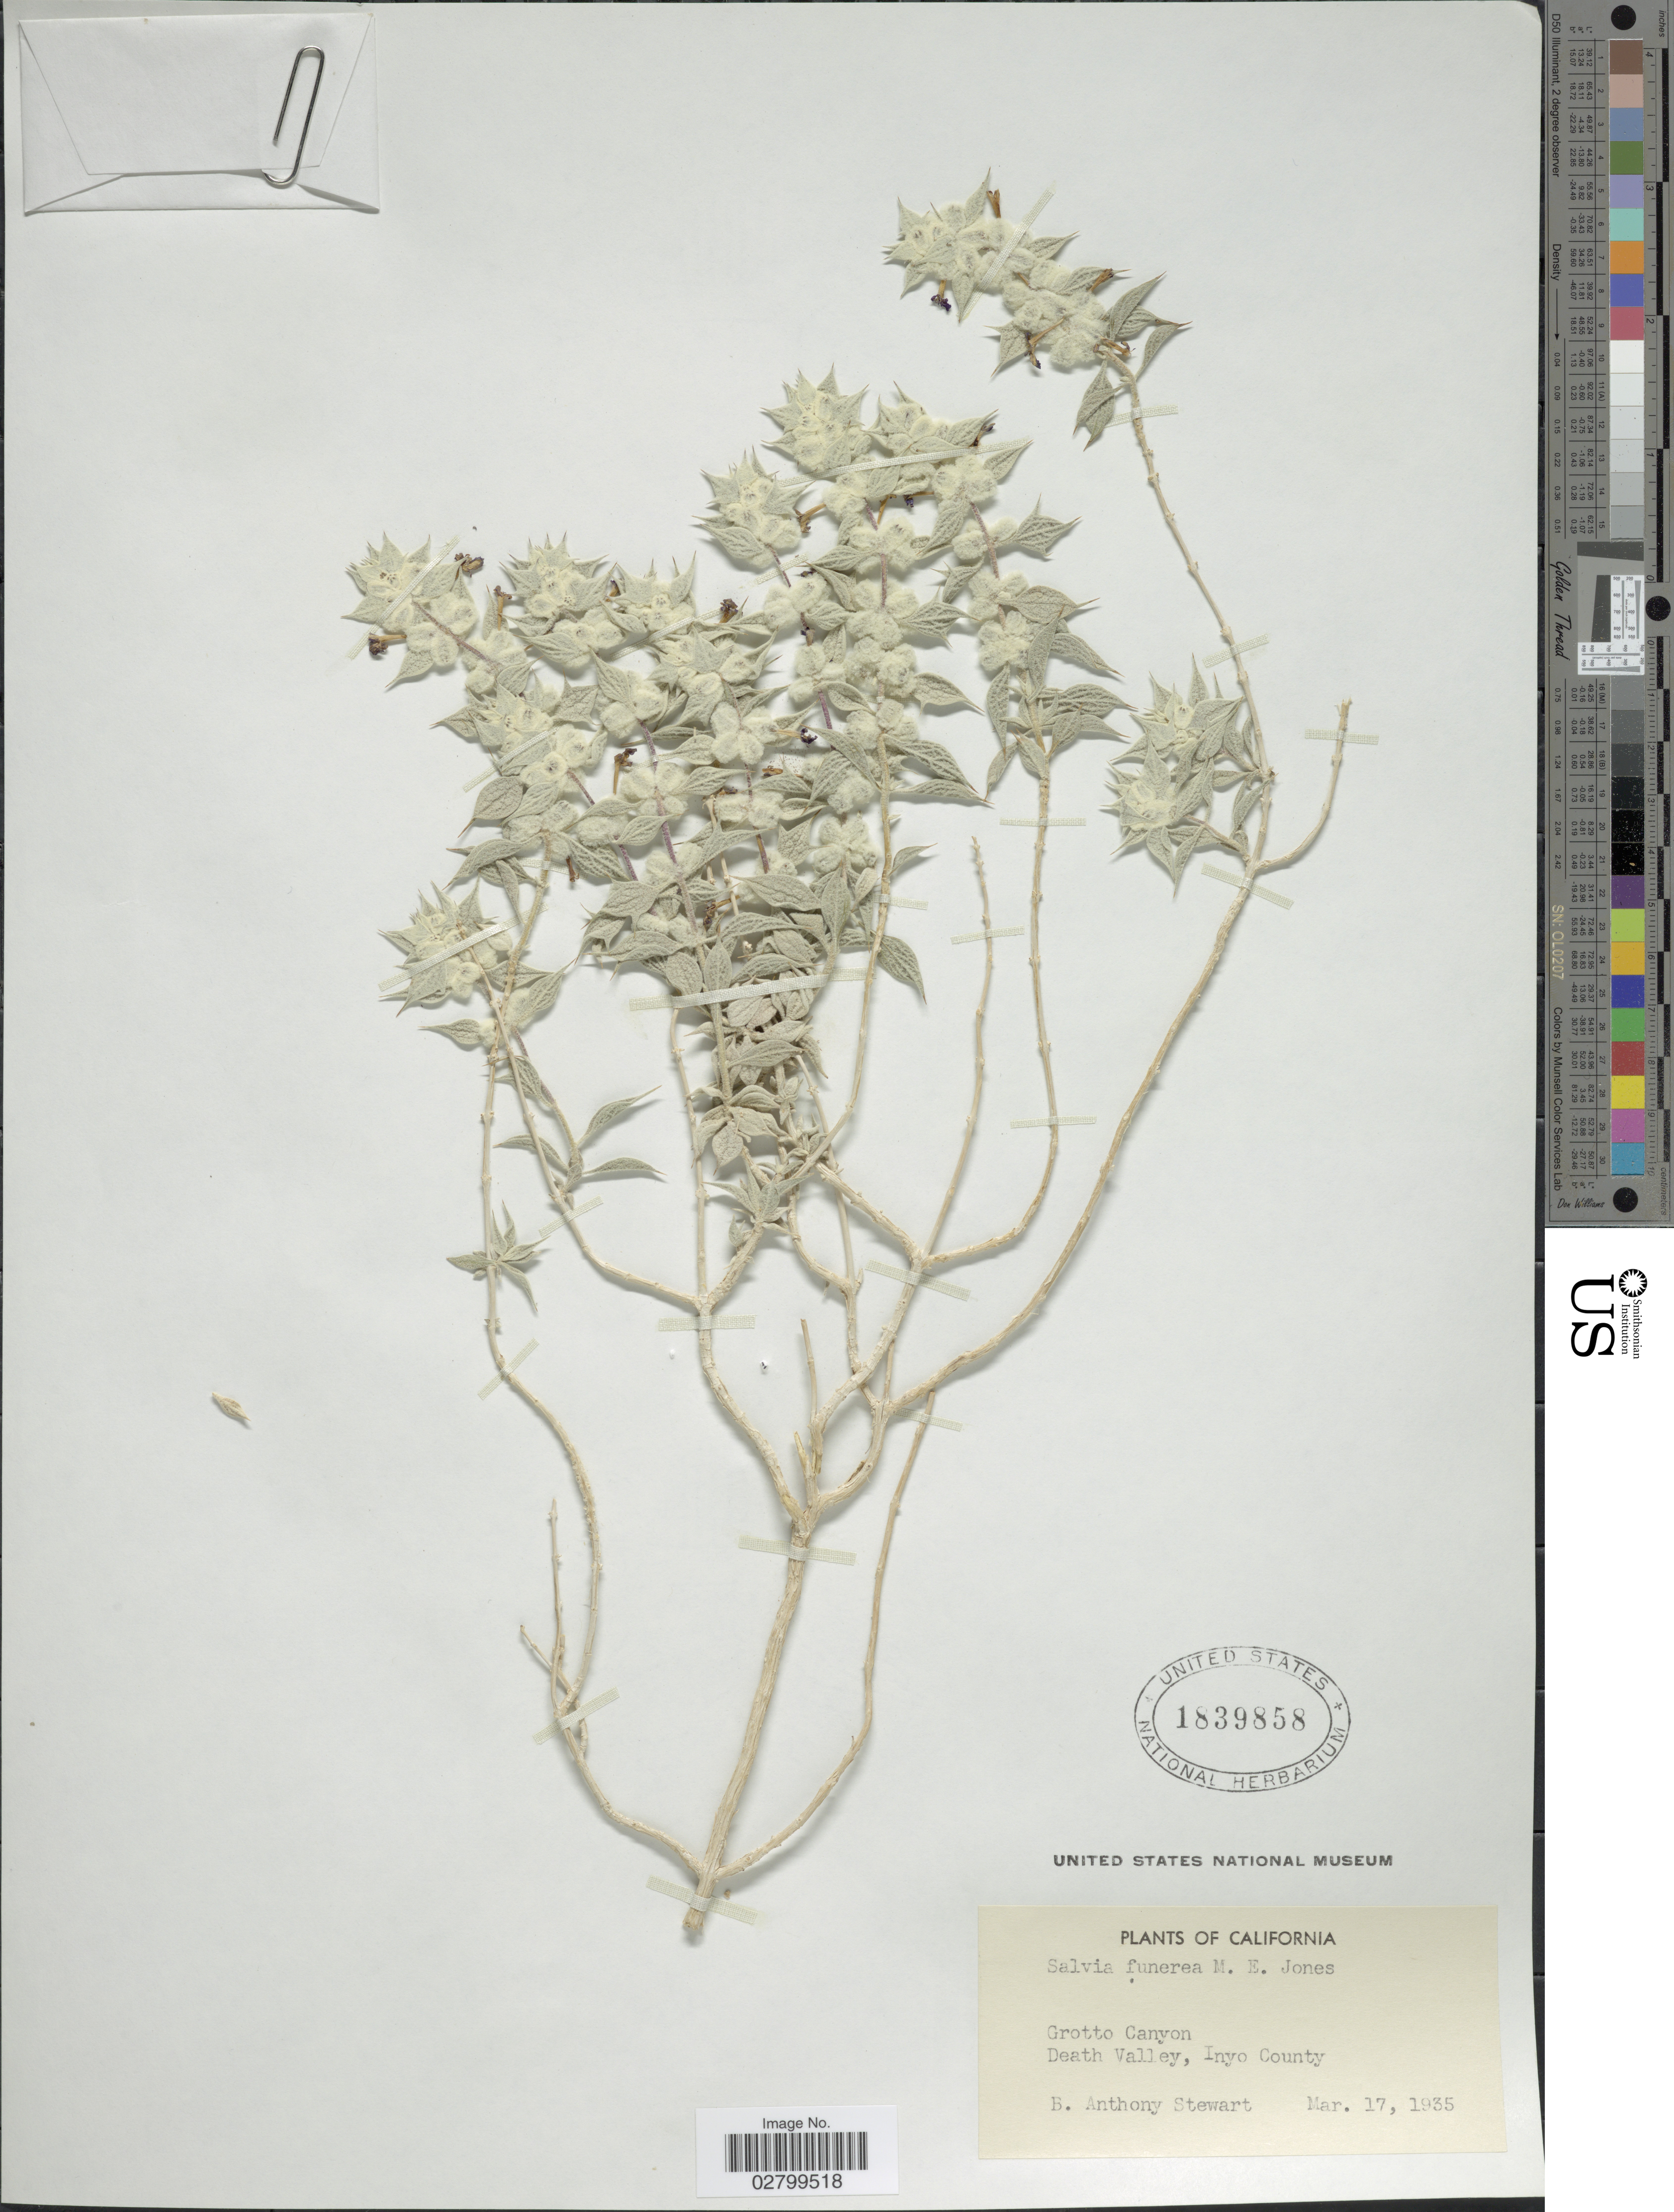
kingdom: Plantae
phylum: Tracheophyta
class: Magnoliopsida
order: Lamiales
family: Lamiaceae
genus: Salvia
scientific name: Salvia funerea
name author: M.E. Jones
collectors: B. Stewart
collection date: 1935-03-17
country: United States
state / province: California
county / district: Inyo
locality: Grotto Canyon. Death Valley, Inyo County.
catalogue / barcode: US 1839858